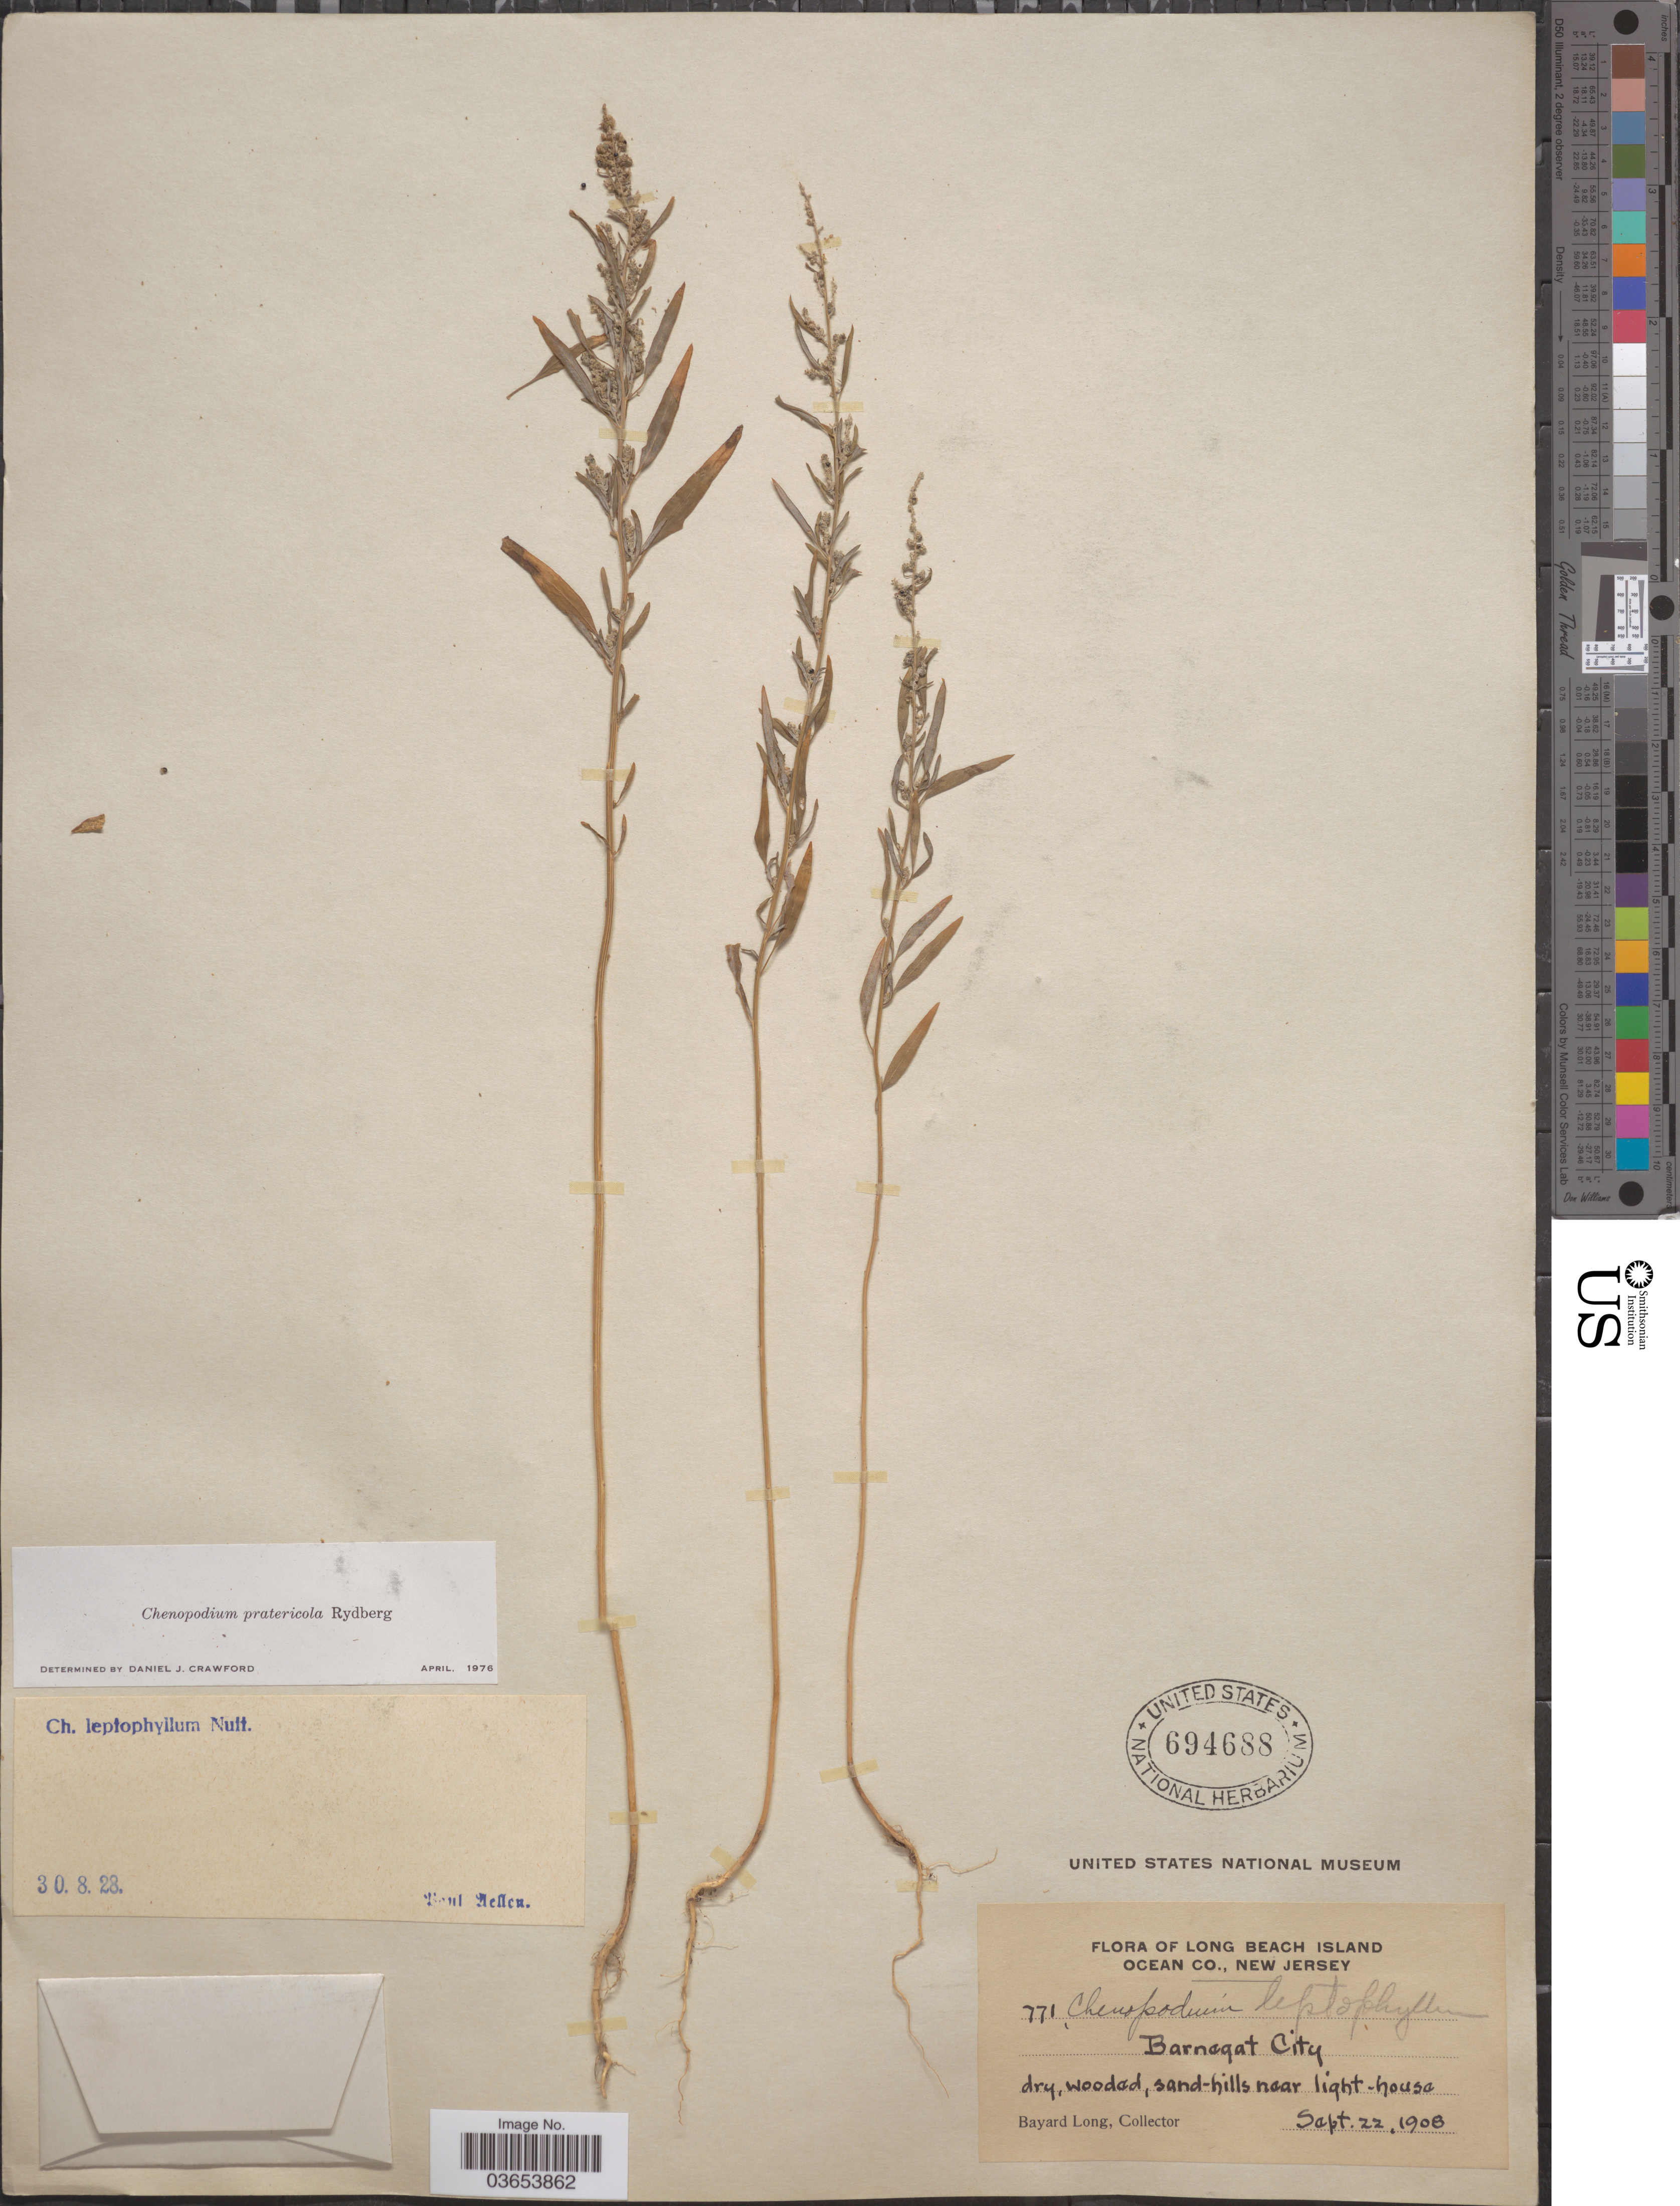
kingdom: Plantae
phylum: Tracheophyta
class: Magnoliopsida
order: Caryophyllales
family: Amaranthaceae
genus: Chenopodium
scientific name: Chenopodium pratericola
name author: Rydb.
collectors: B. Long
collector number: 771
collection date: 1908-09-22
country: United States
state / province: New Jersey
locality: Long Beach Island. Ocean Co. Barnegat City. Sand-hills near light-house.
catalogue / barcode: US 694688